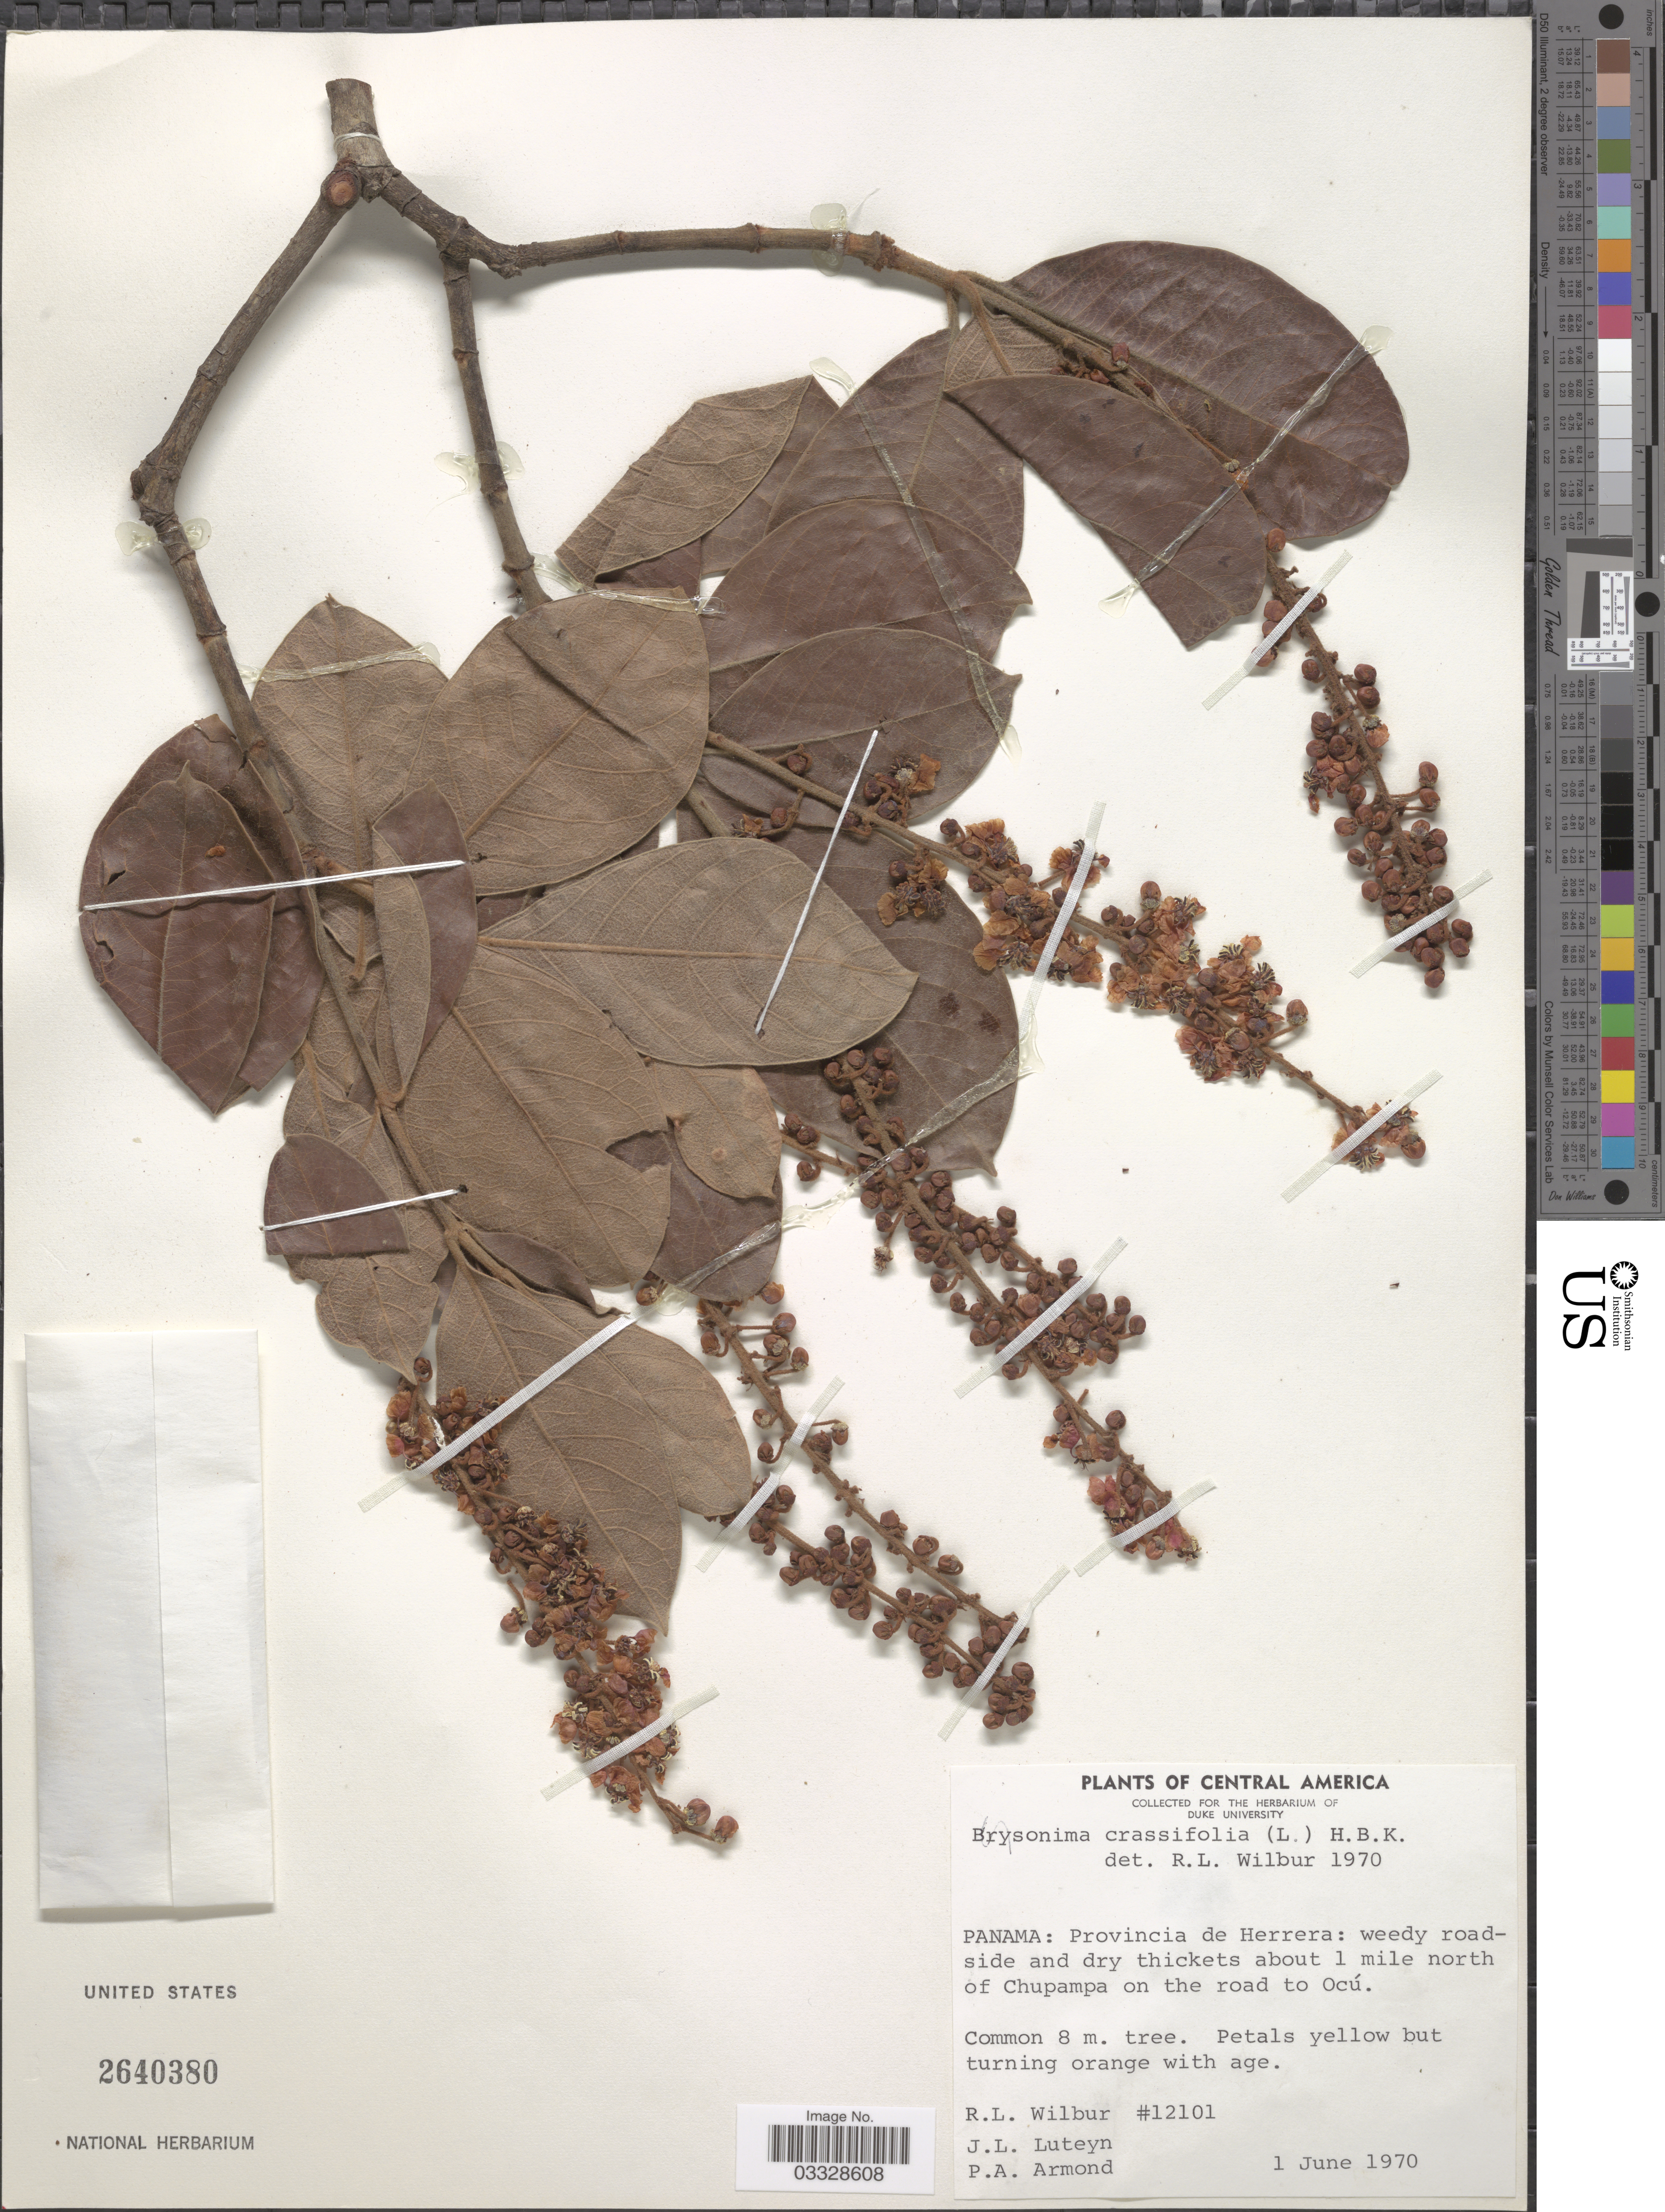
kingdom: Plantae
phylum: Tracheophyta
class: Magnoliopsida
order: Malpighiales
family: Malpighiaceae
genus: Byrsonima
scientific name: Byrsonima crassifolia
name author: (L.) Kunth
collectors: R. L. Wilbur, J. Luteyn & P. Armond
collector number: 12101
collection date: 1970-06-01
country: Panama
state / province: Herrera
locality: About 1 mile north of Chupampa on the road to Ocú.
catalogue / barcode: US 2640380